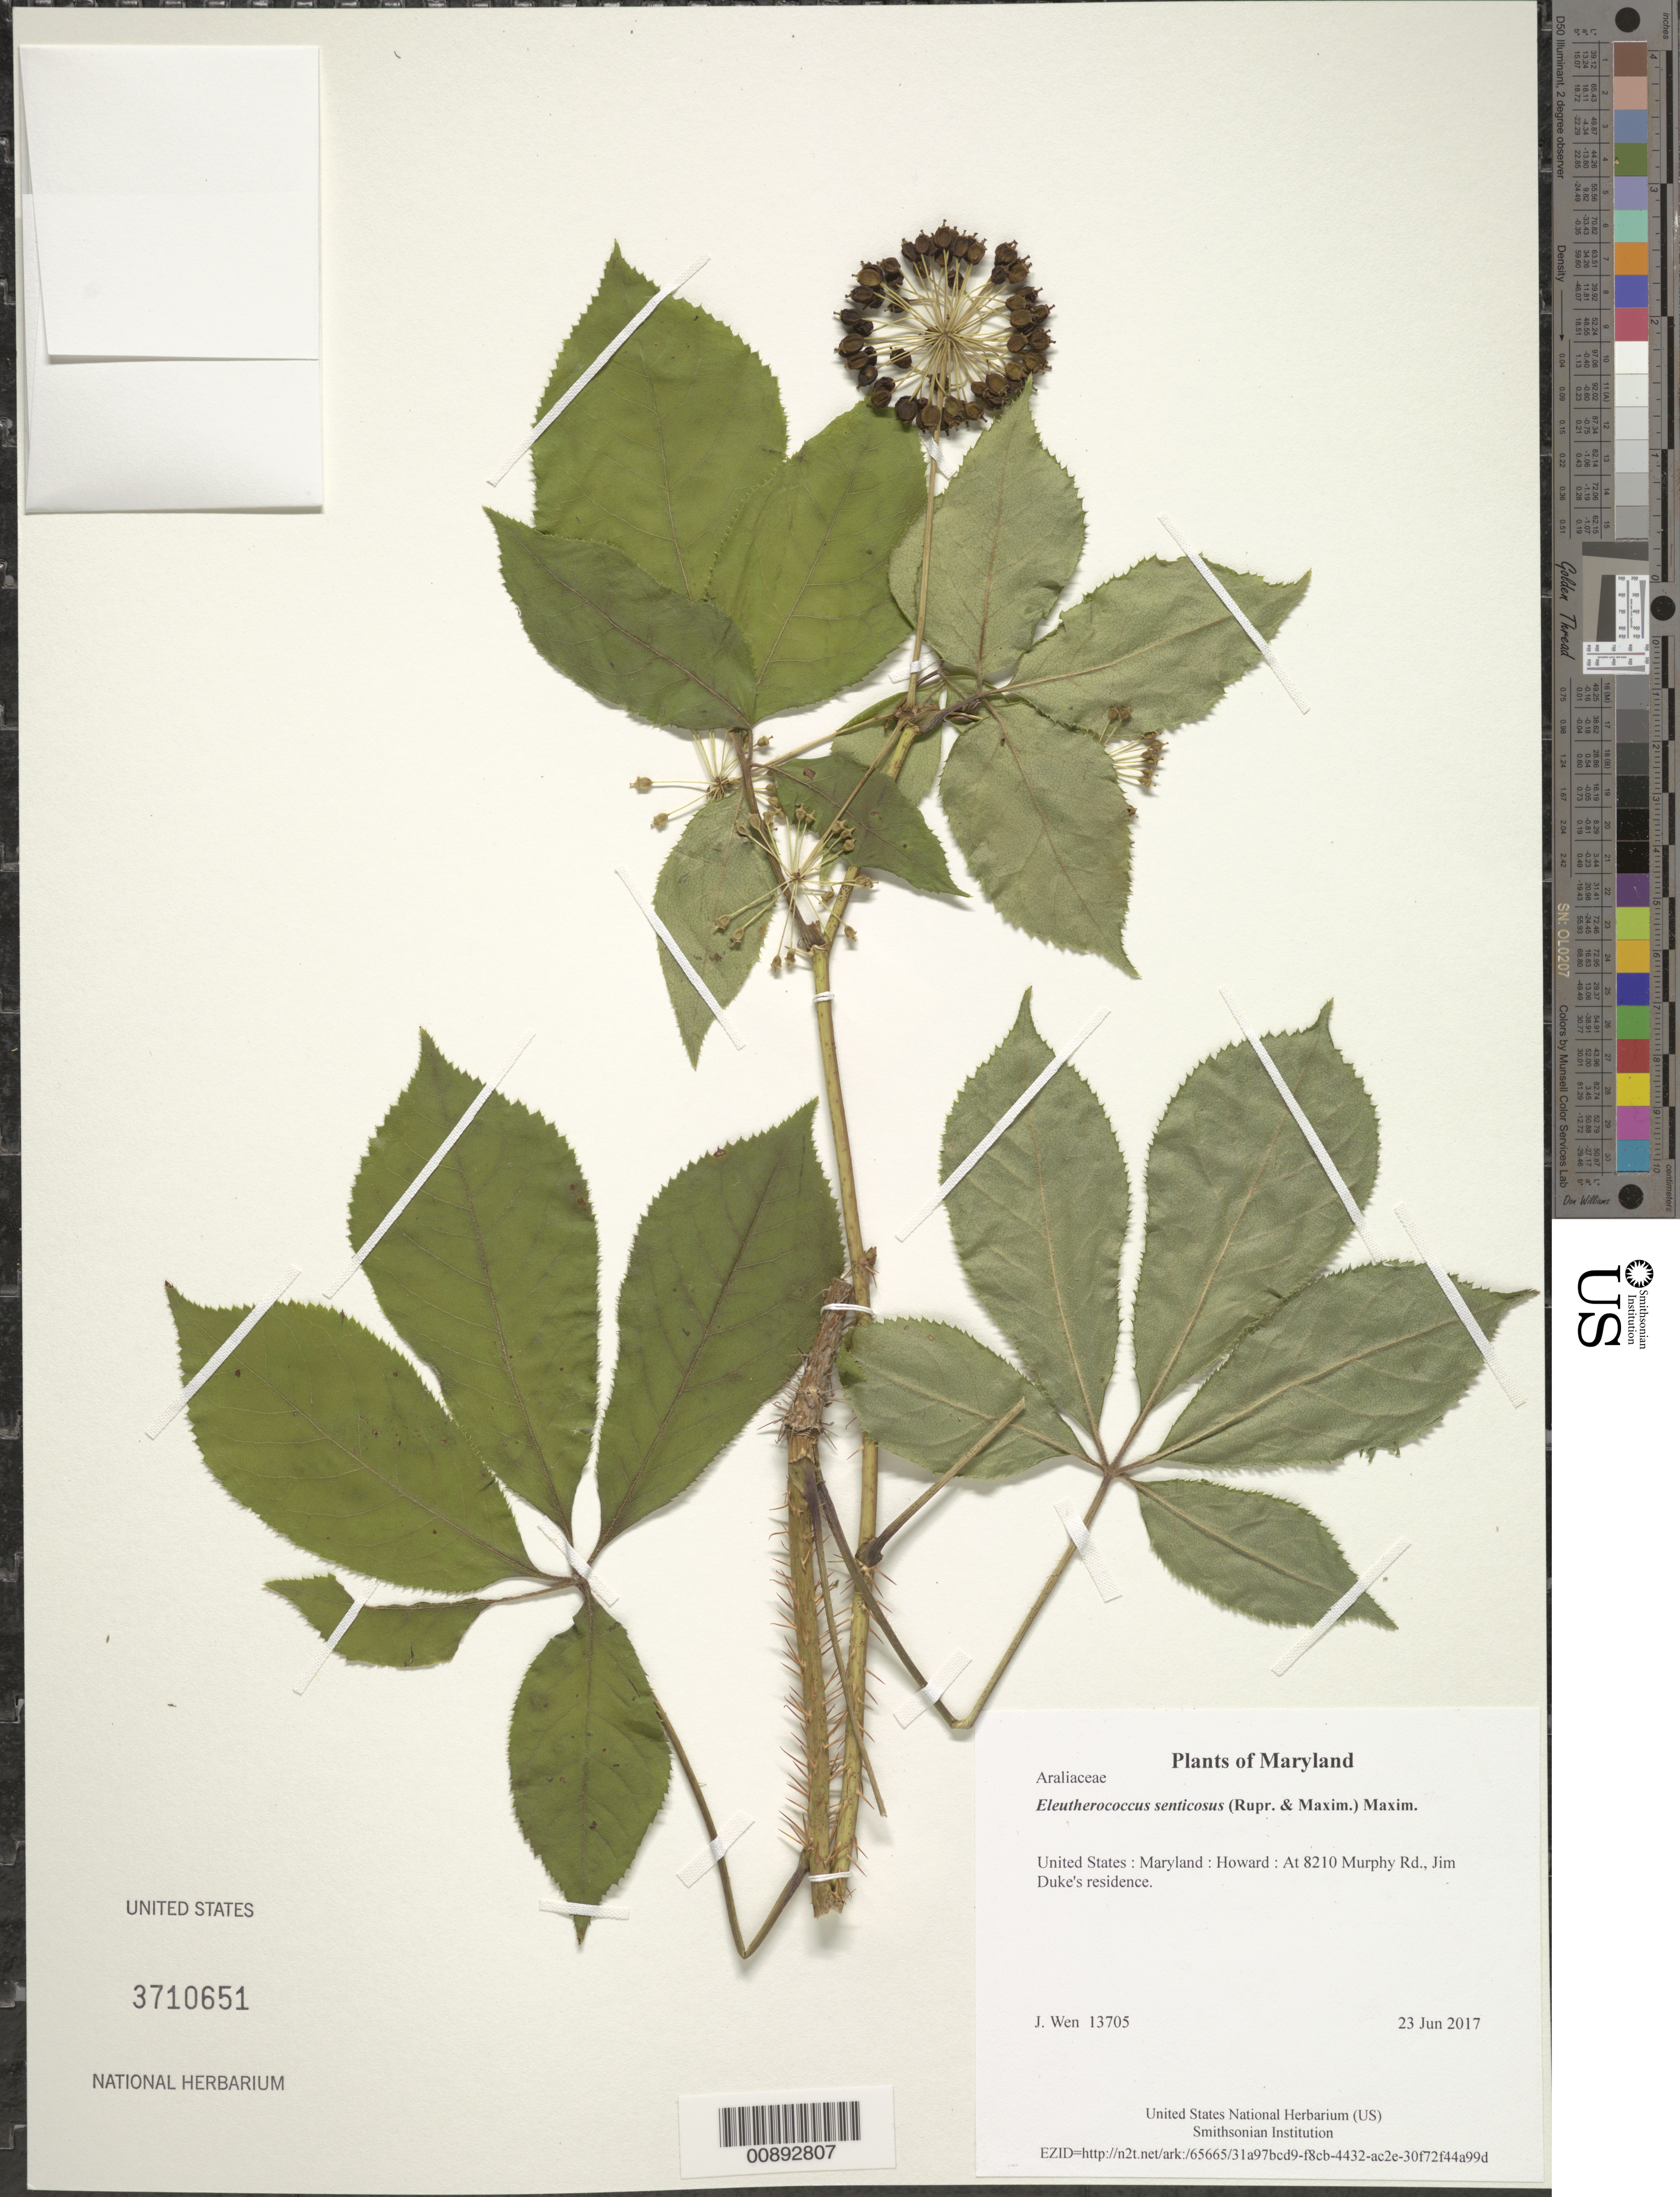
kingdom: Plantae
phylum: Tracheophyta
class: Magnoliopsida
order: Apiales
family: Araliaceae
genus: Eleutherococcus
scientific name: Eleutherococcus senticosus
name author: (Rupr. & Maxim.) Maxim.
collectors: J. Wen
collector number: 13705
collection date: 2017-06-23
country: United States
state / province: Maryland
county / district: Howard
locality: At 8210 Murphy Rd., Jim Duke's residence.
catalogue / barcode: US 3710651